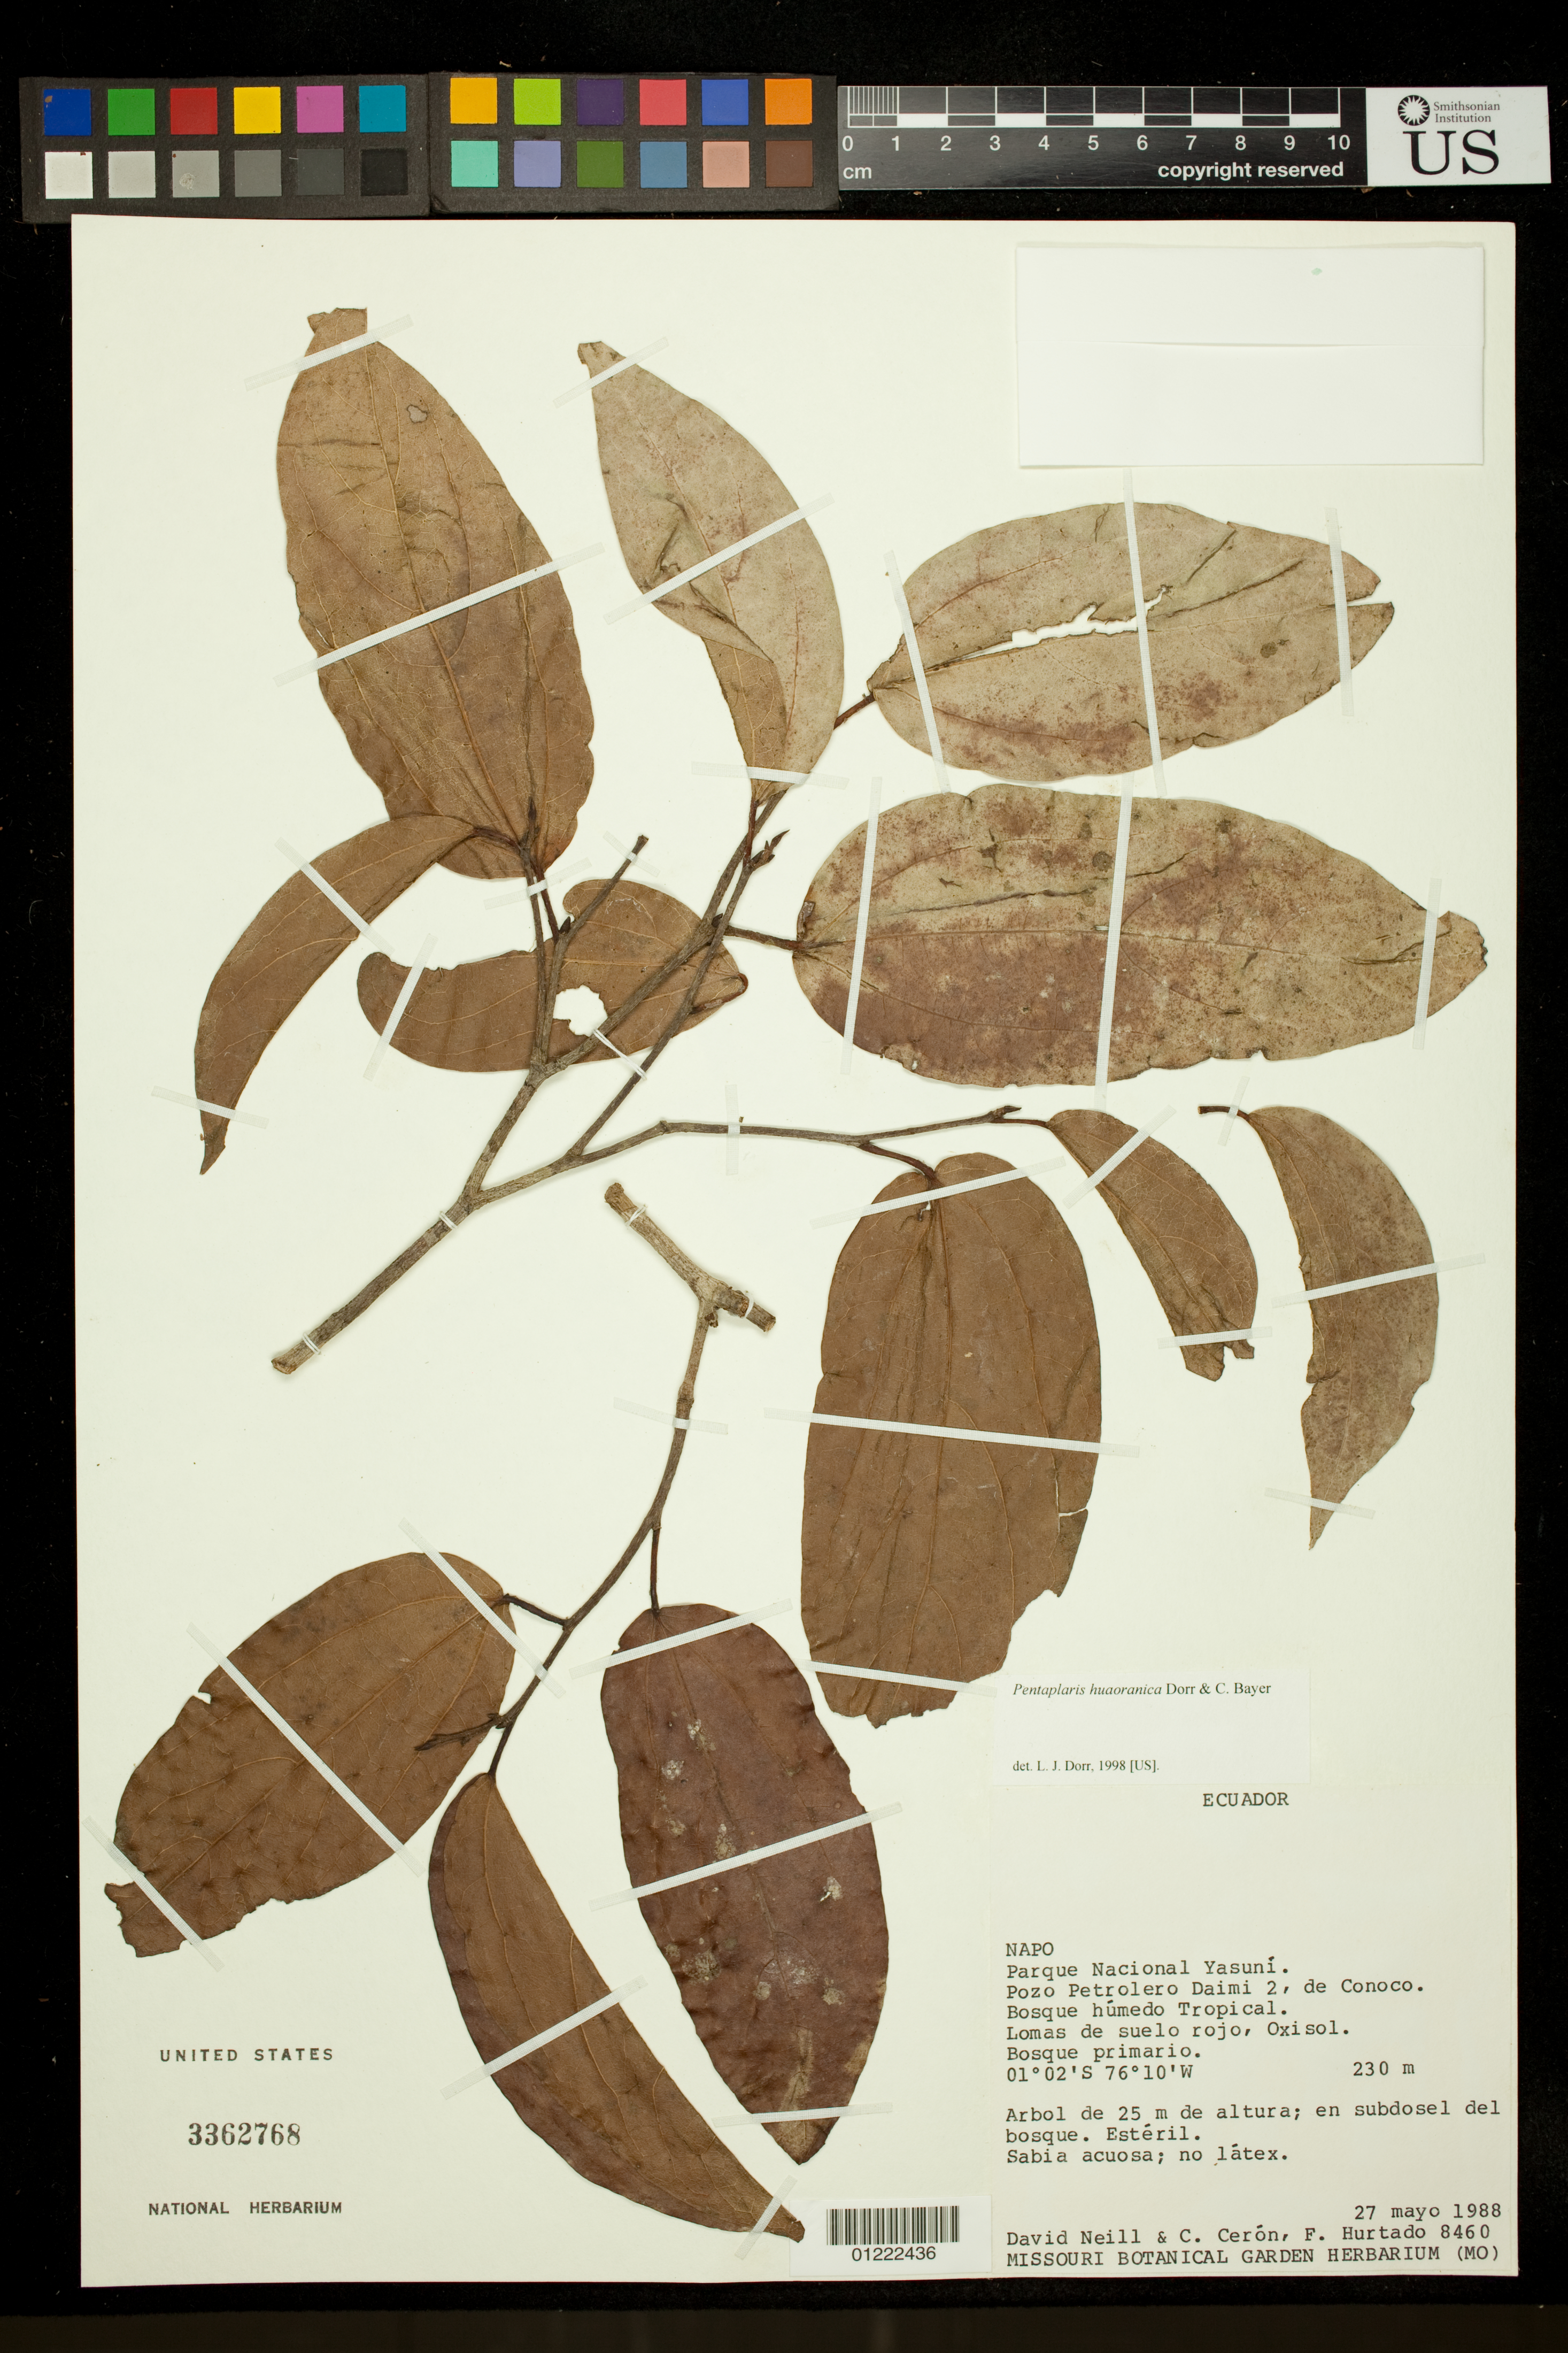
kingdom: Plantae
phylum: Tracheophyta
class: Magnoliopsida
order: Malvales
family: Malvaceae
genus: Pentaplaris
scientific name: Pentaplaris huaoranica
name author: Dorr & C. Bayer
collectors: D. A. Neill, C. E. Cerón M. & F. Hurtado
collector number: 8640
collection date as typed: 5/27/1988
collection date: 1988-05-27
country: Ecuador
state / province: Napo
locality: Parque Nacional Yasuní. Pozo Petrolero Daimi 2, de Conoco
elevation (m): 230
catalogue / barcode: US 3362768